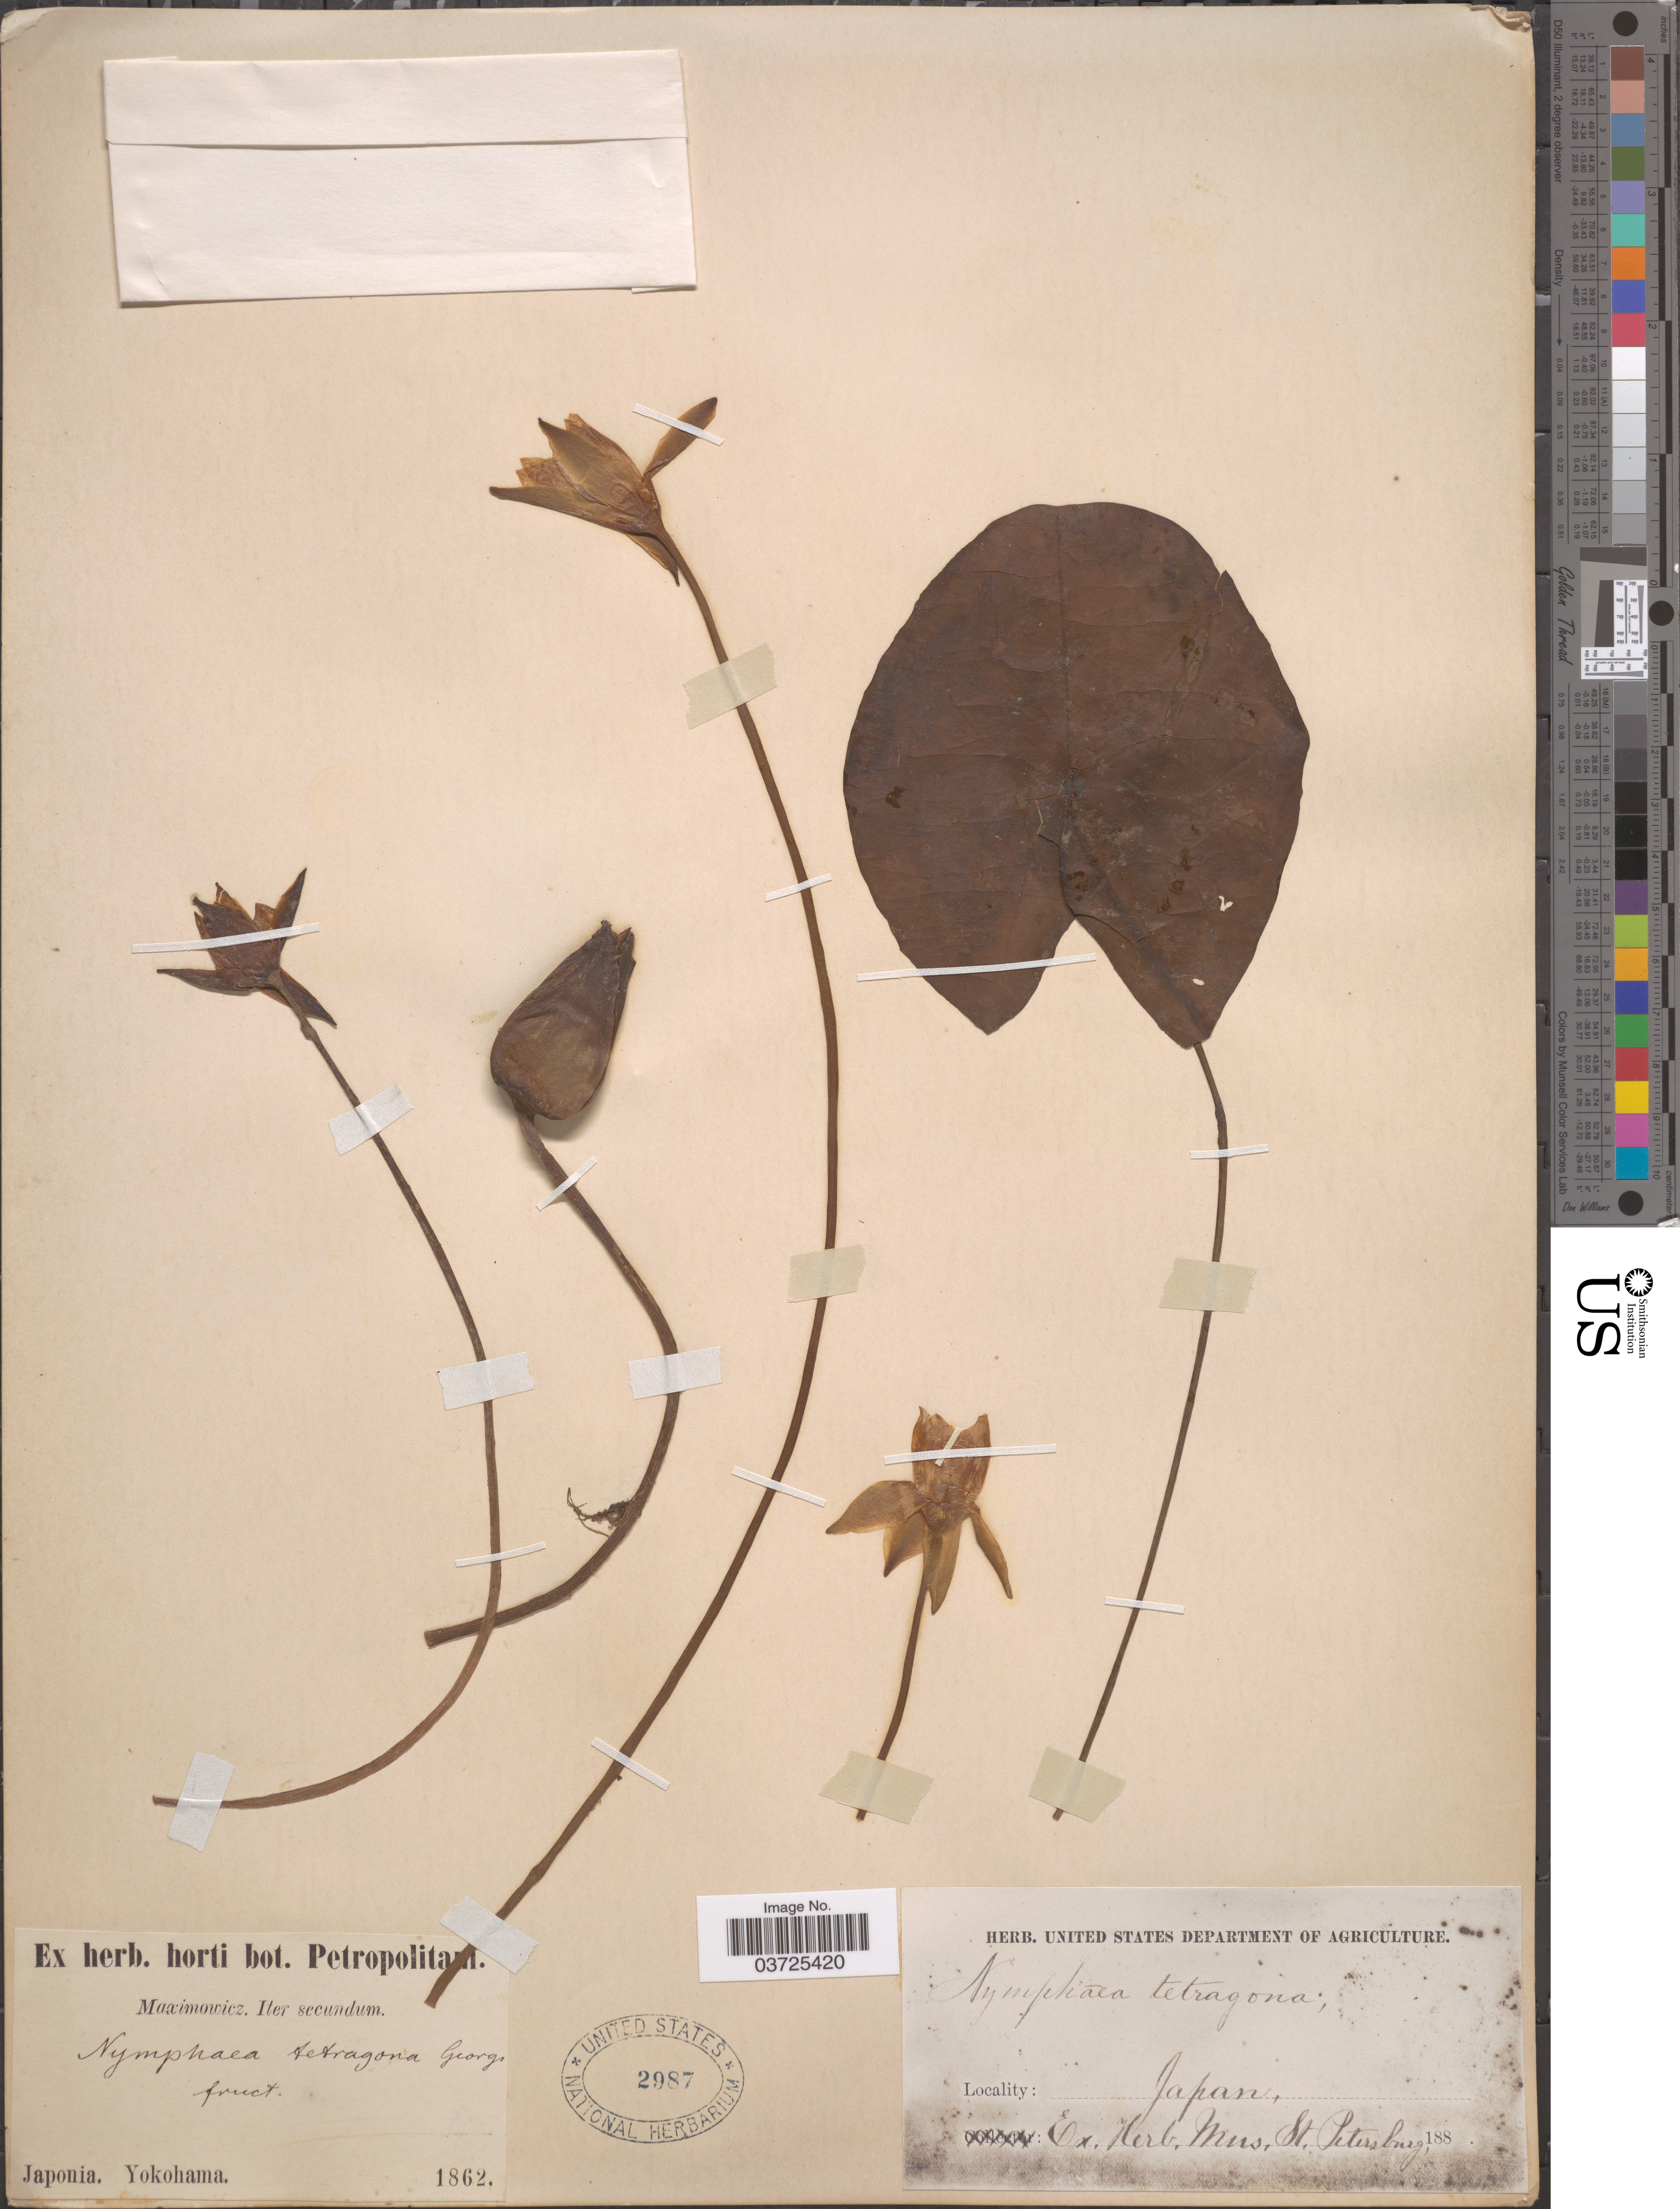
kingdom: Plantae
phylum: Tracheophyta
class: Magnoliopsida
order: Nymphaeales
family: Nymphaeaceae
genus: Nymphaea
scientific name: Nymphaea tetragona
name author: Georgi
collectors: -. Maximowicz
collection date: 1862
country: Japan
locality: Yokohama.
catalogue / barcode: US 2987